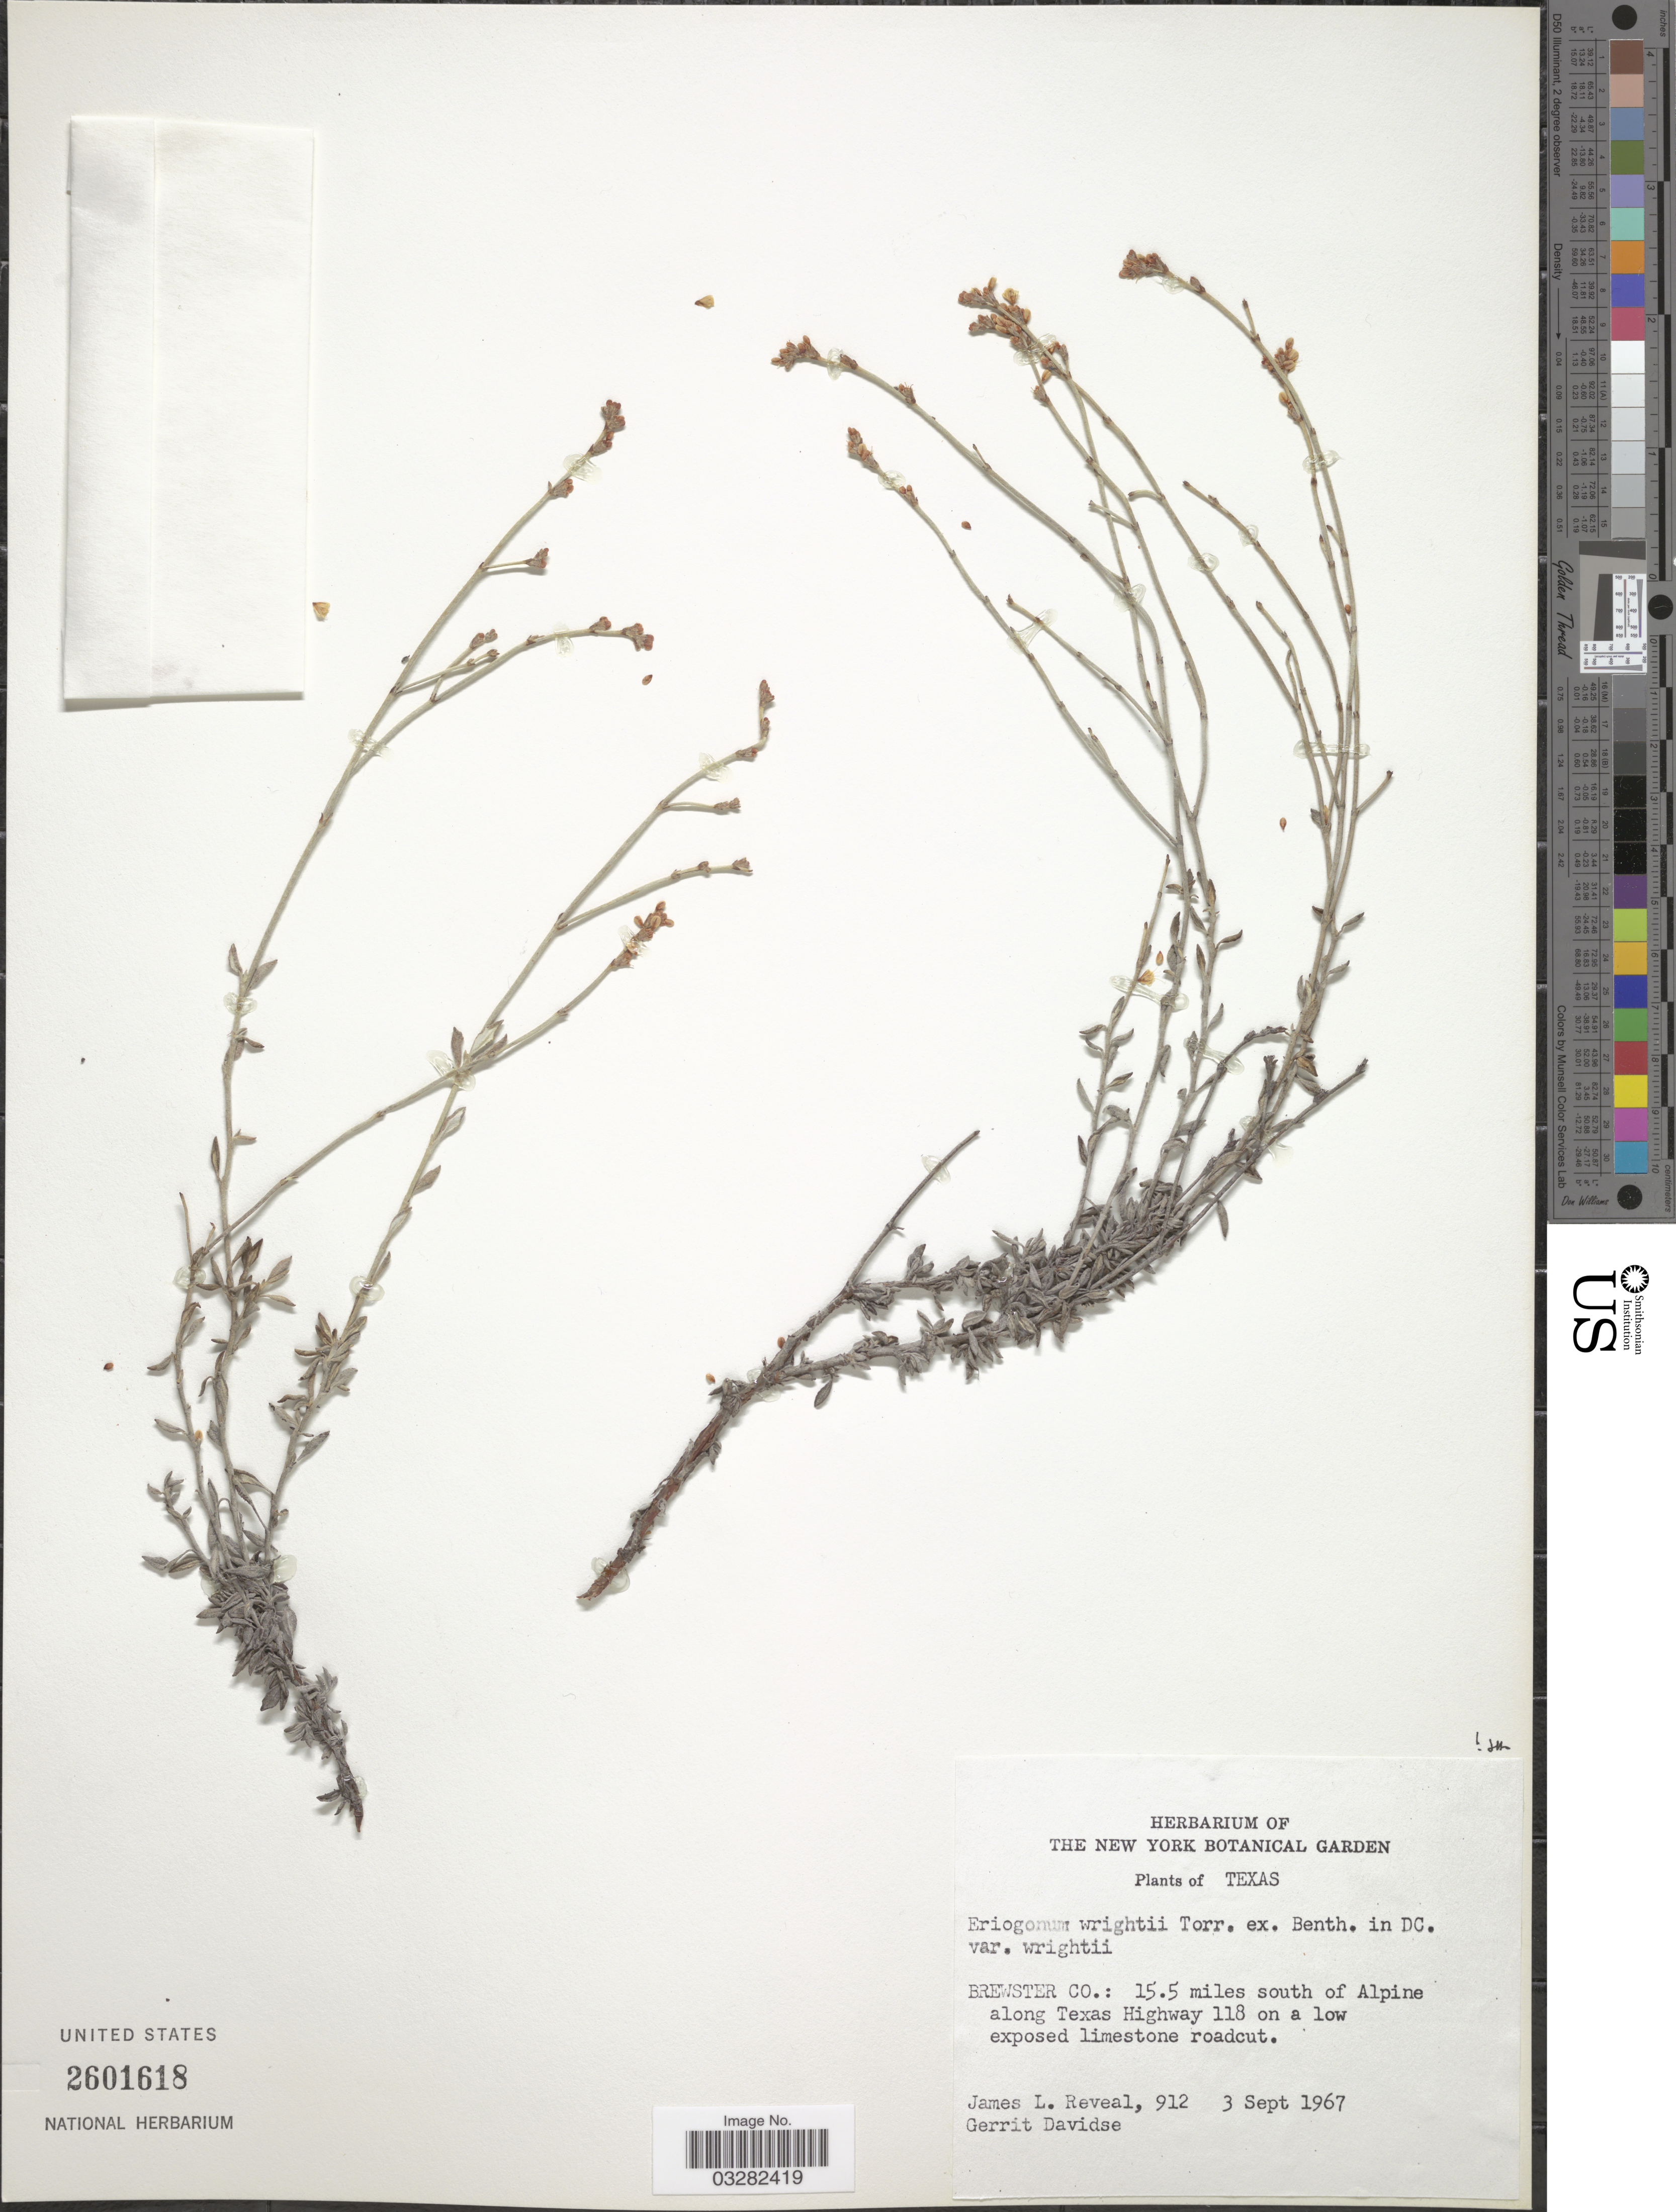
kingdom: Plantae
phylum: Tracheophyta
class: Magnoliopsida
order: Caryophyllales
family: Polygonaceae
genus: Eriogonum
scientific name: Eriogonum wrightii var. wrightii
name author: Torr. ex Benth.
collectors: J. L. Reveal & G. Davidse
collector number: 912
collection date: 1967-09-03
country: United States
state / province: Texas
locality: Brewster Co.: 15.5 miles south of Alpine along Texas Highway 118 on a low exposed limestone roadcut.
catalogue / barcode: US 2601618